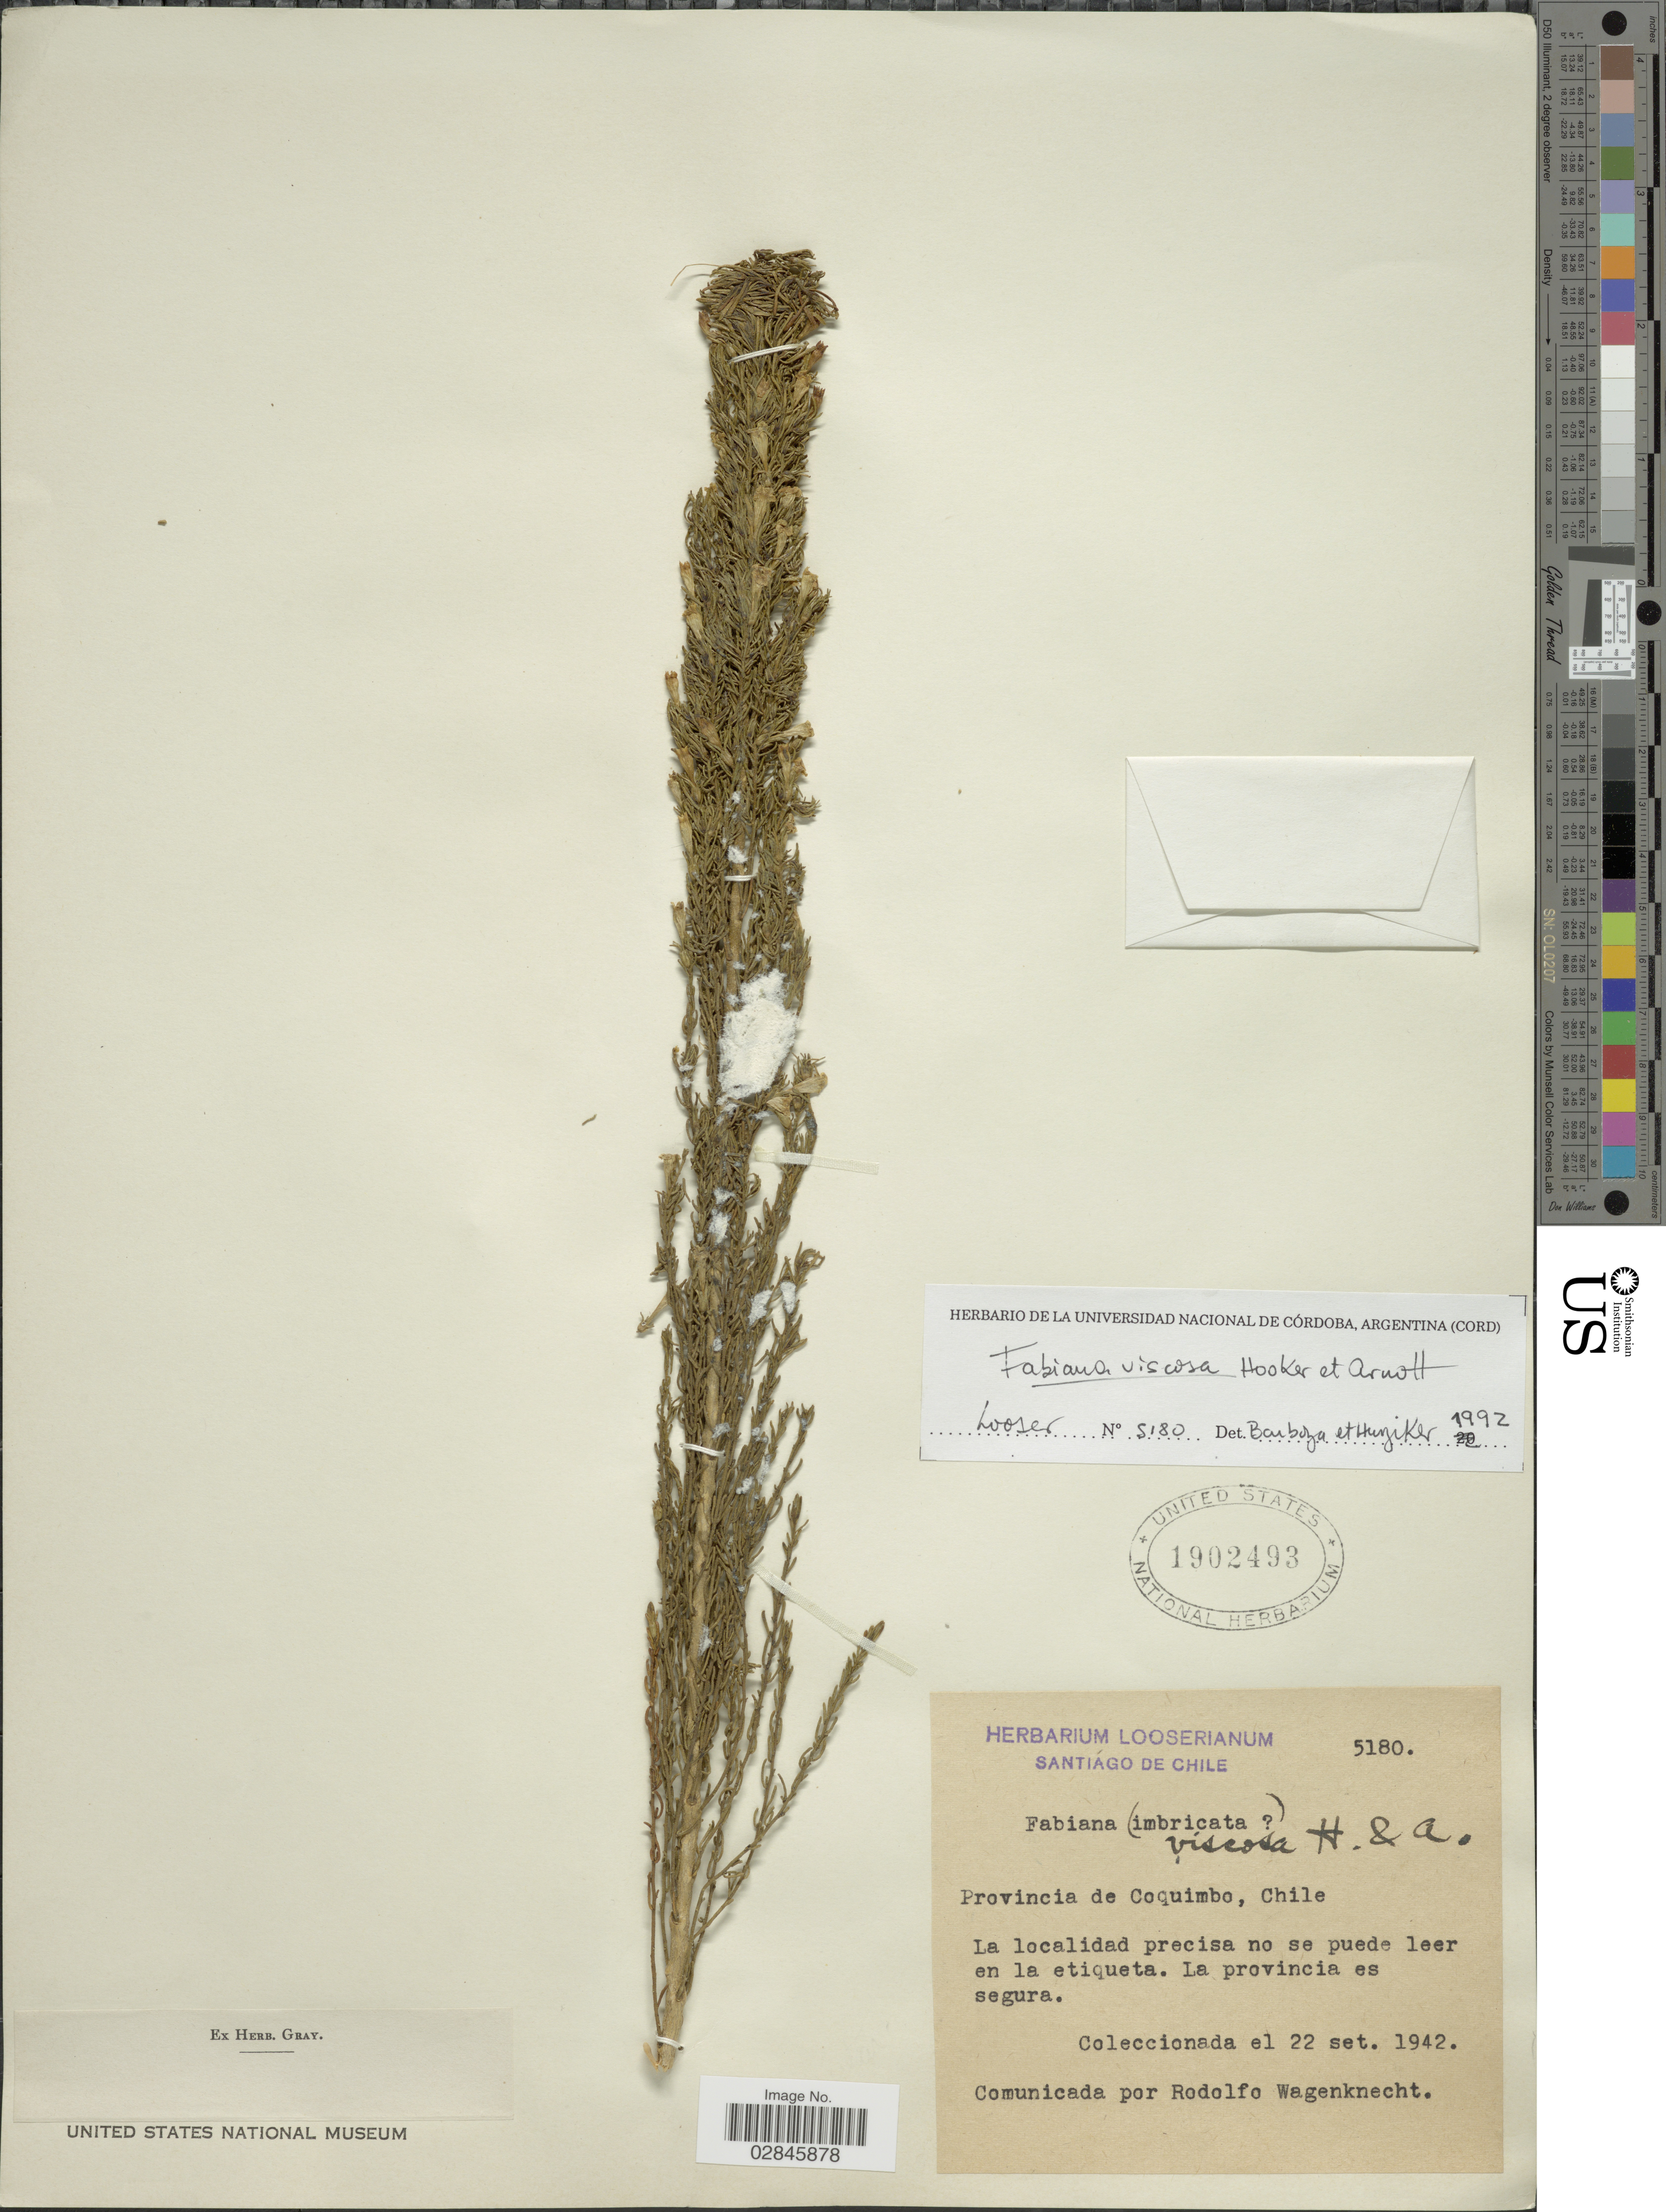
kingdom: Plantae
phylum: Tracheophyta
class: Magnoliopsida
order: Solanales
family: Solanaceae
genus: Fabiana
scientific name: Fabiana viscosa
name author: Hook. & Arn.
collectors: ex herb. Looserianum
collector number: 5180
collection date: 1942-09-22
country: Chile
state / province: Coquimbo (IV)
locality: La localidad precisa no se puede leer en la etiqueta. La provincia es segura.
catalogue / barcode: US 1902493